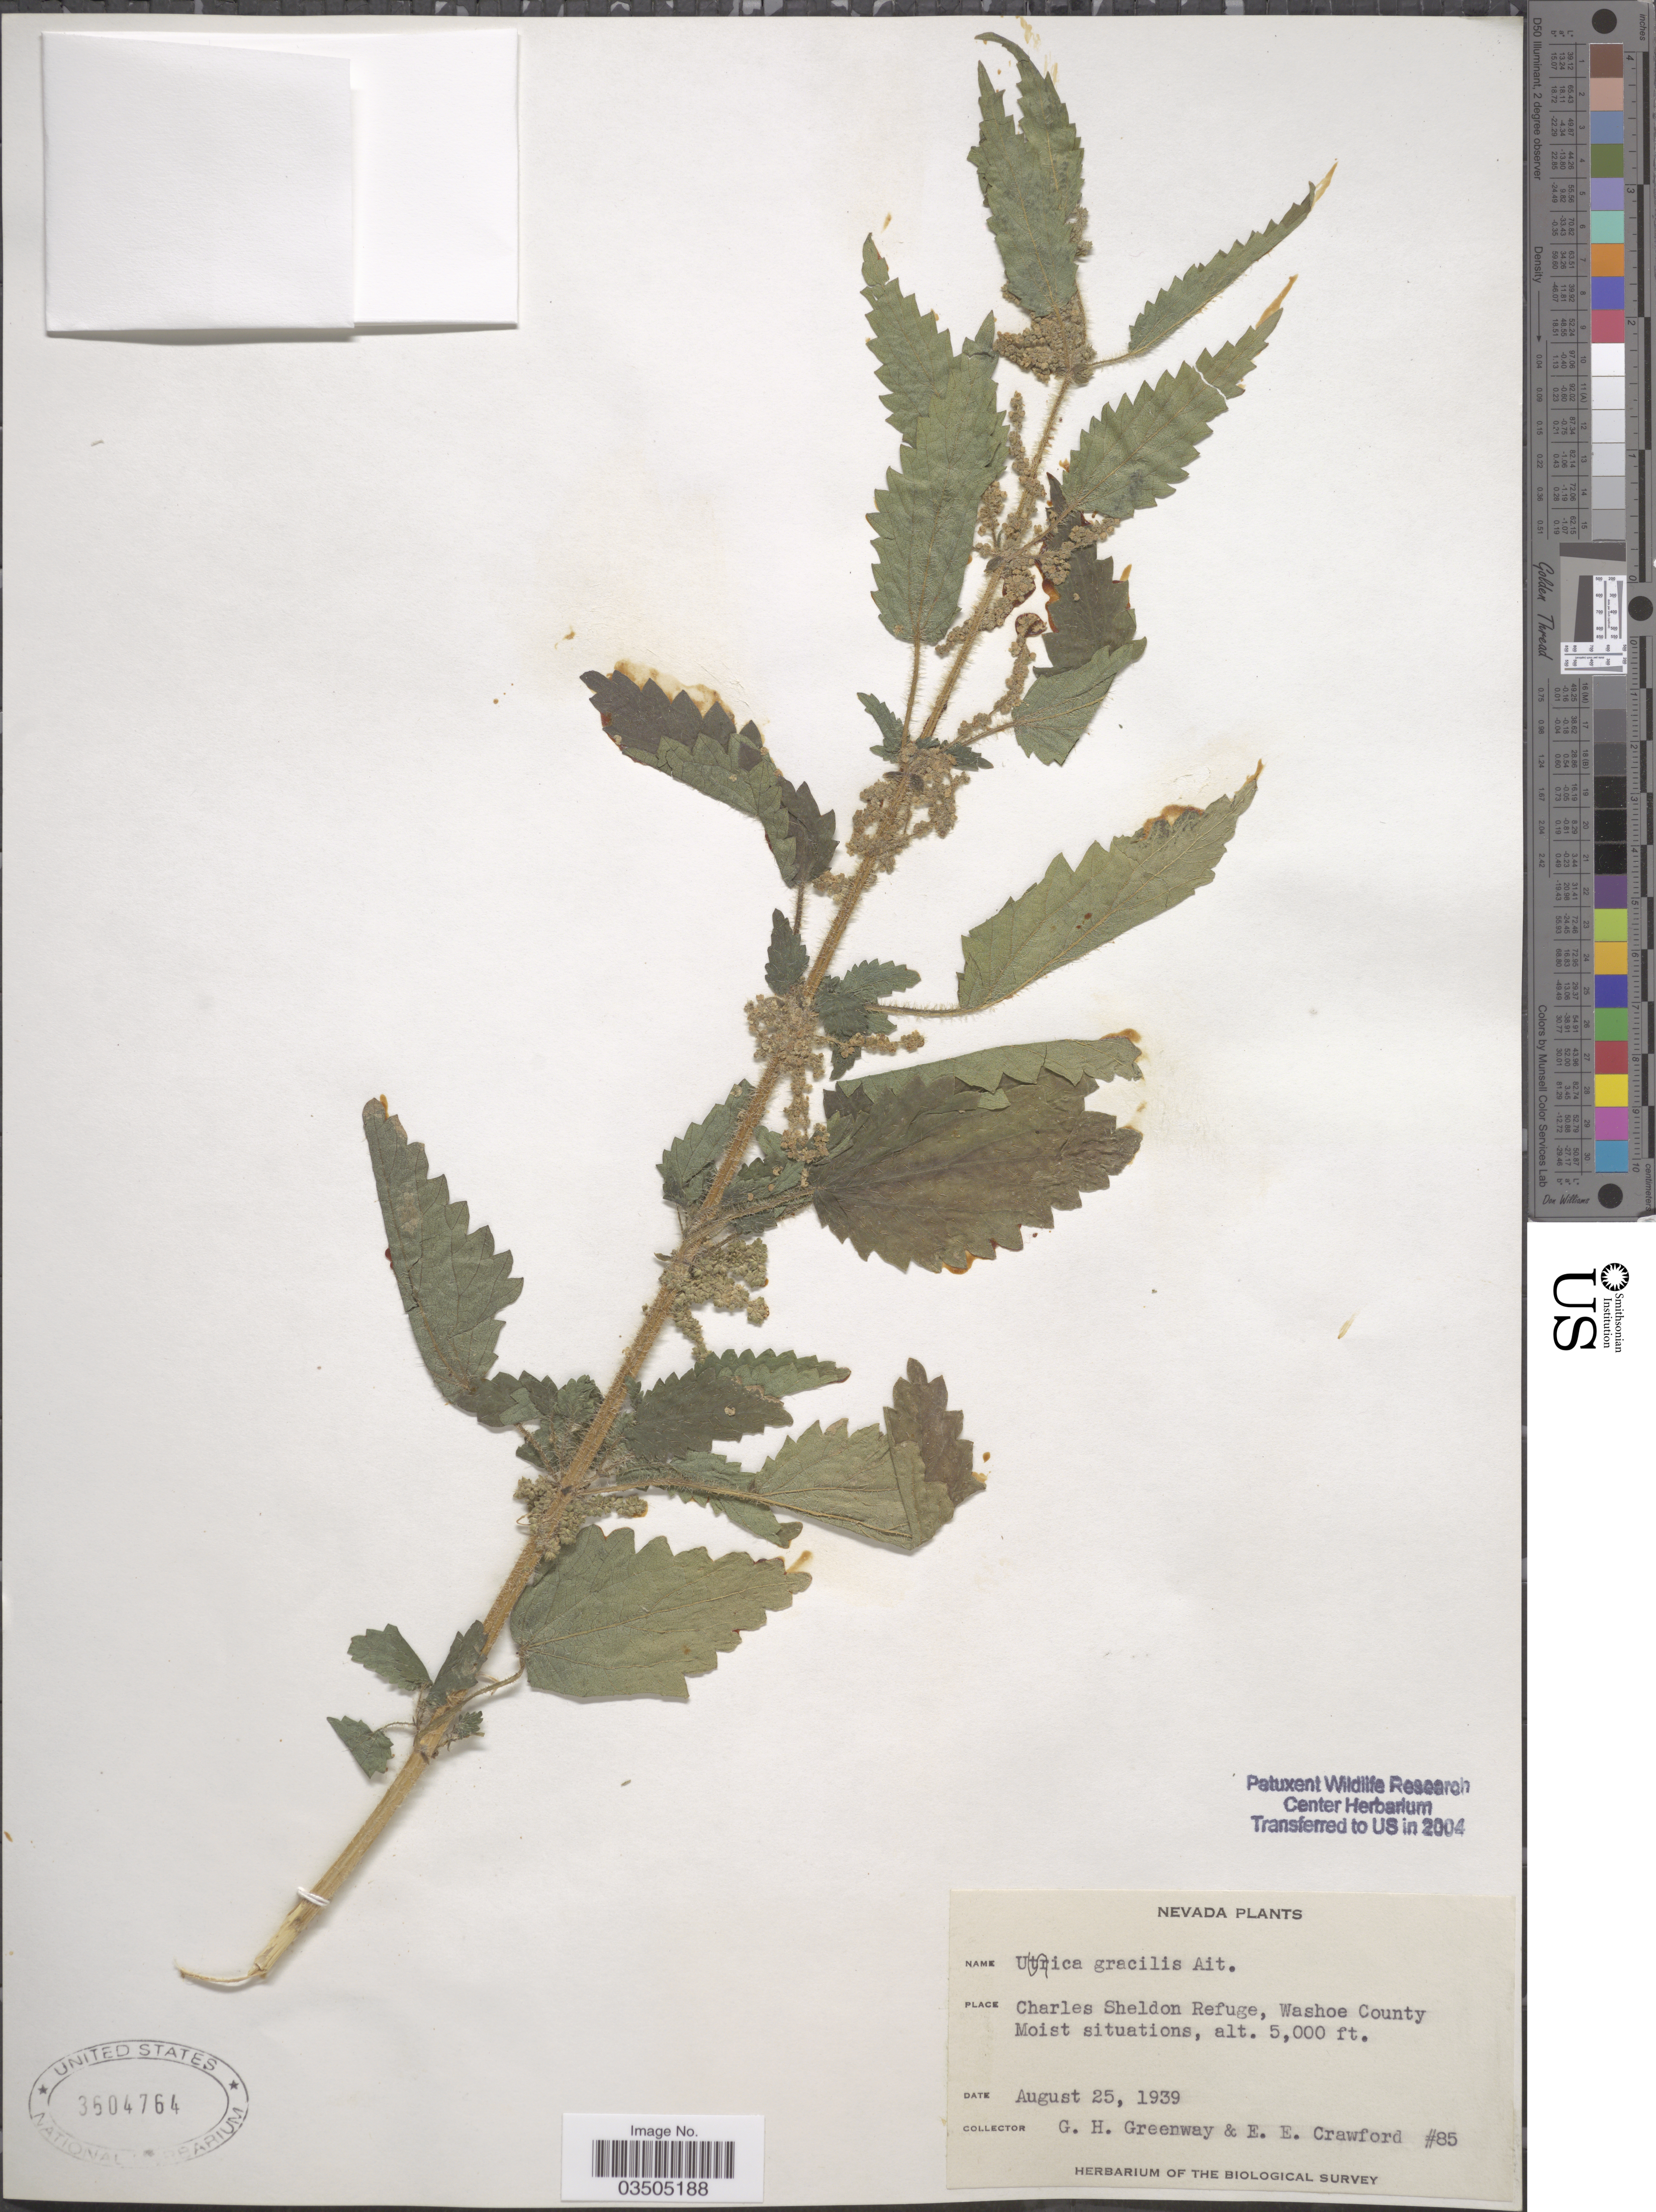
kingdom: Plantae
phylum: Tracheophyta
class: Magnoliopsida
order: Rosales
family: Urticaceae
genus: Urtica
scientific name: Urtica dioica subsp. gracilis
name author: L.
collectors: G. Greenway & E. Crawford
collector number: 85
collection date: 1939-08-25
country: United States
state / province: Nevada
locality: Charles Sheldon Refuge, Washoe County.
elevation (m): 1524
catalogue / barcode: US 3604764